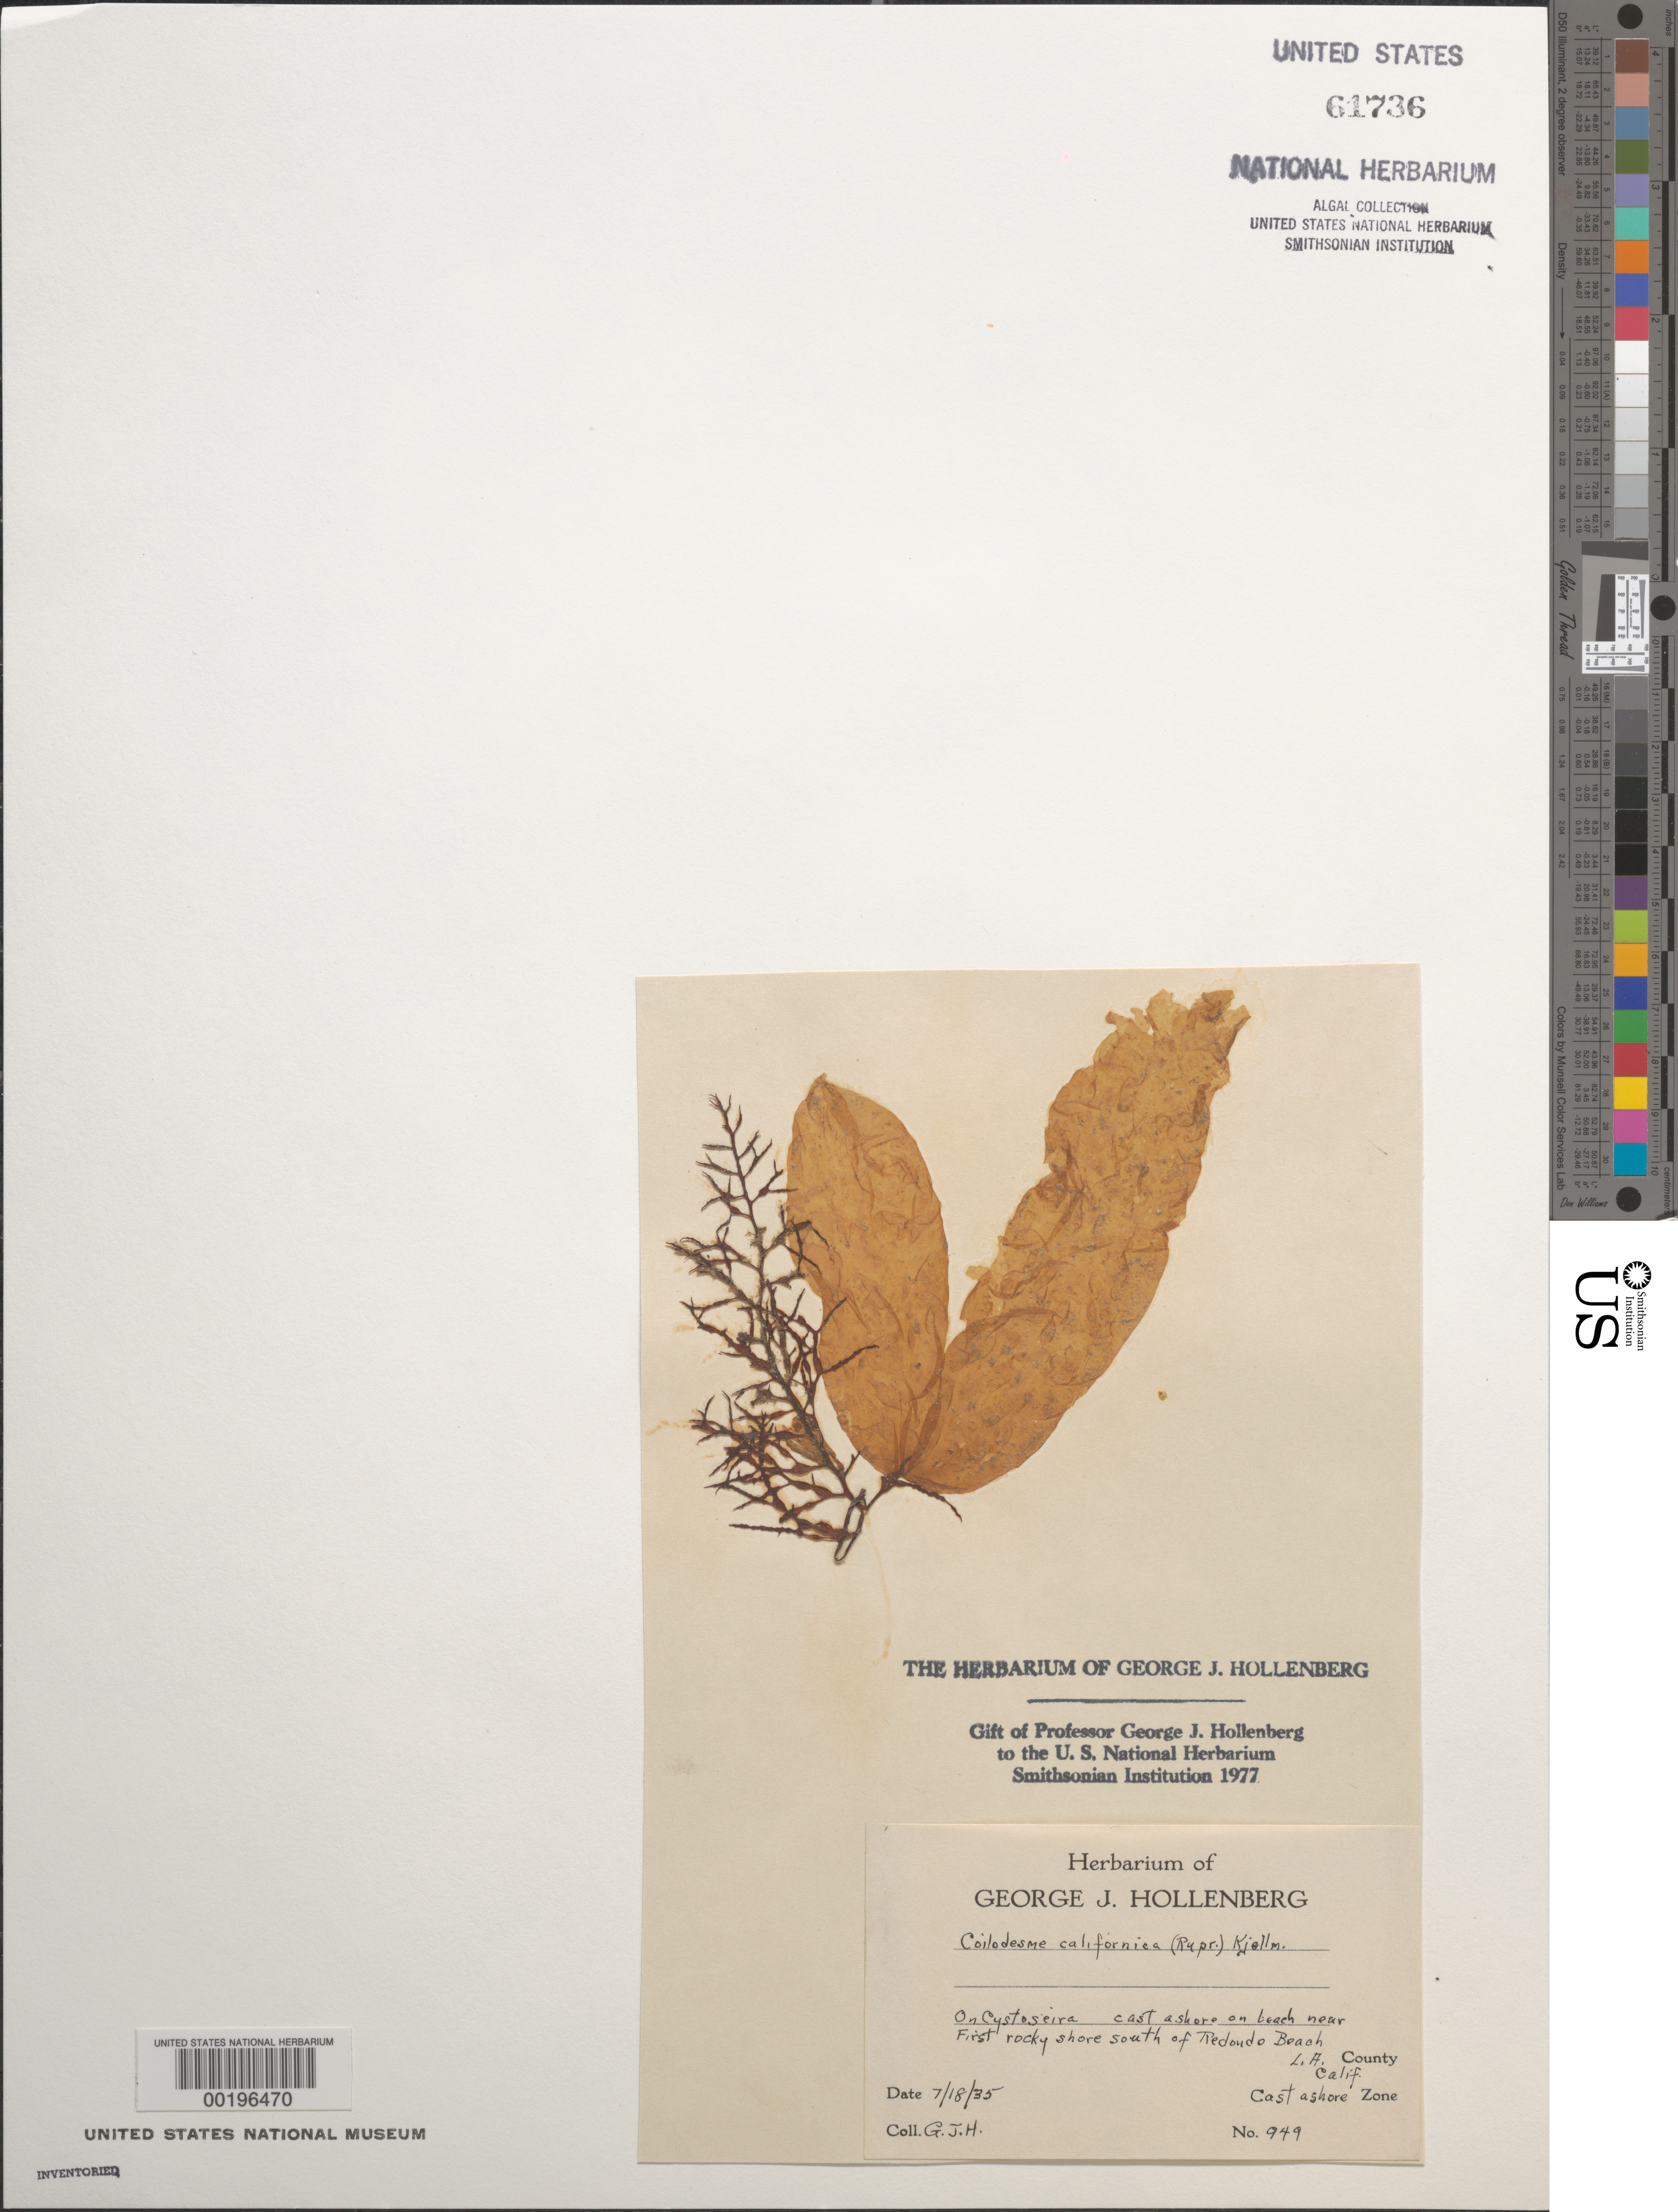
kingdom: Chromista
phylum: Ochrophyta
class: Phaeophyceae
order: Ectocarpales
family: Chordariaceae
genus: Coilodesme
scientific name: Coilodesme californica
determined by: Hollenberg, George J.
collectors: G. Hollenberg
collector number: GJH 949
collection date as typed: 18 Jul 1935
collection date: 1935-07-18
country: United States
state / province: California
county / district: Los Angeles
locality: South of Redondo Beach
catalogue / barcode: US 61736